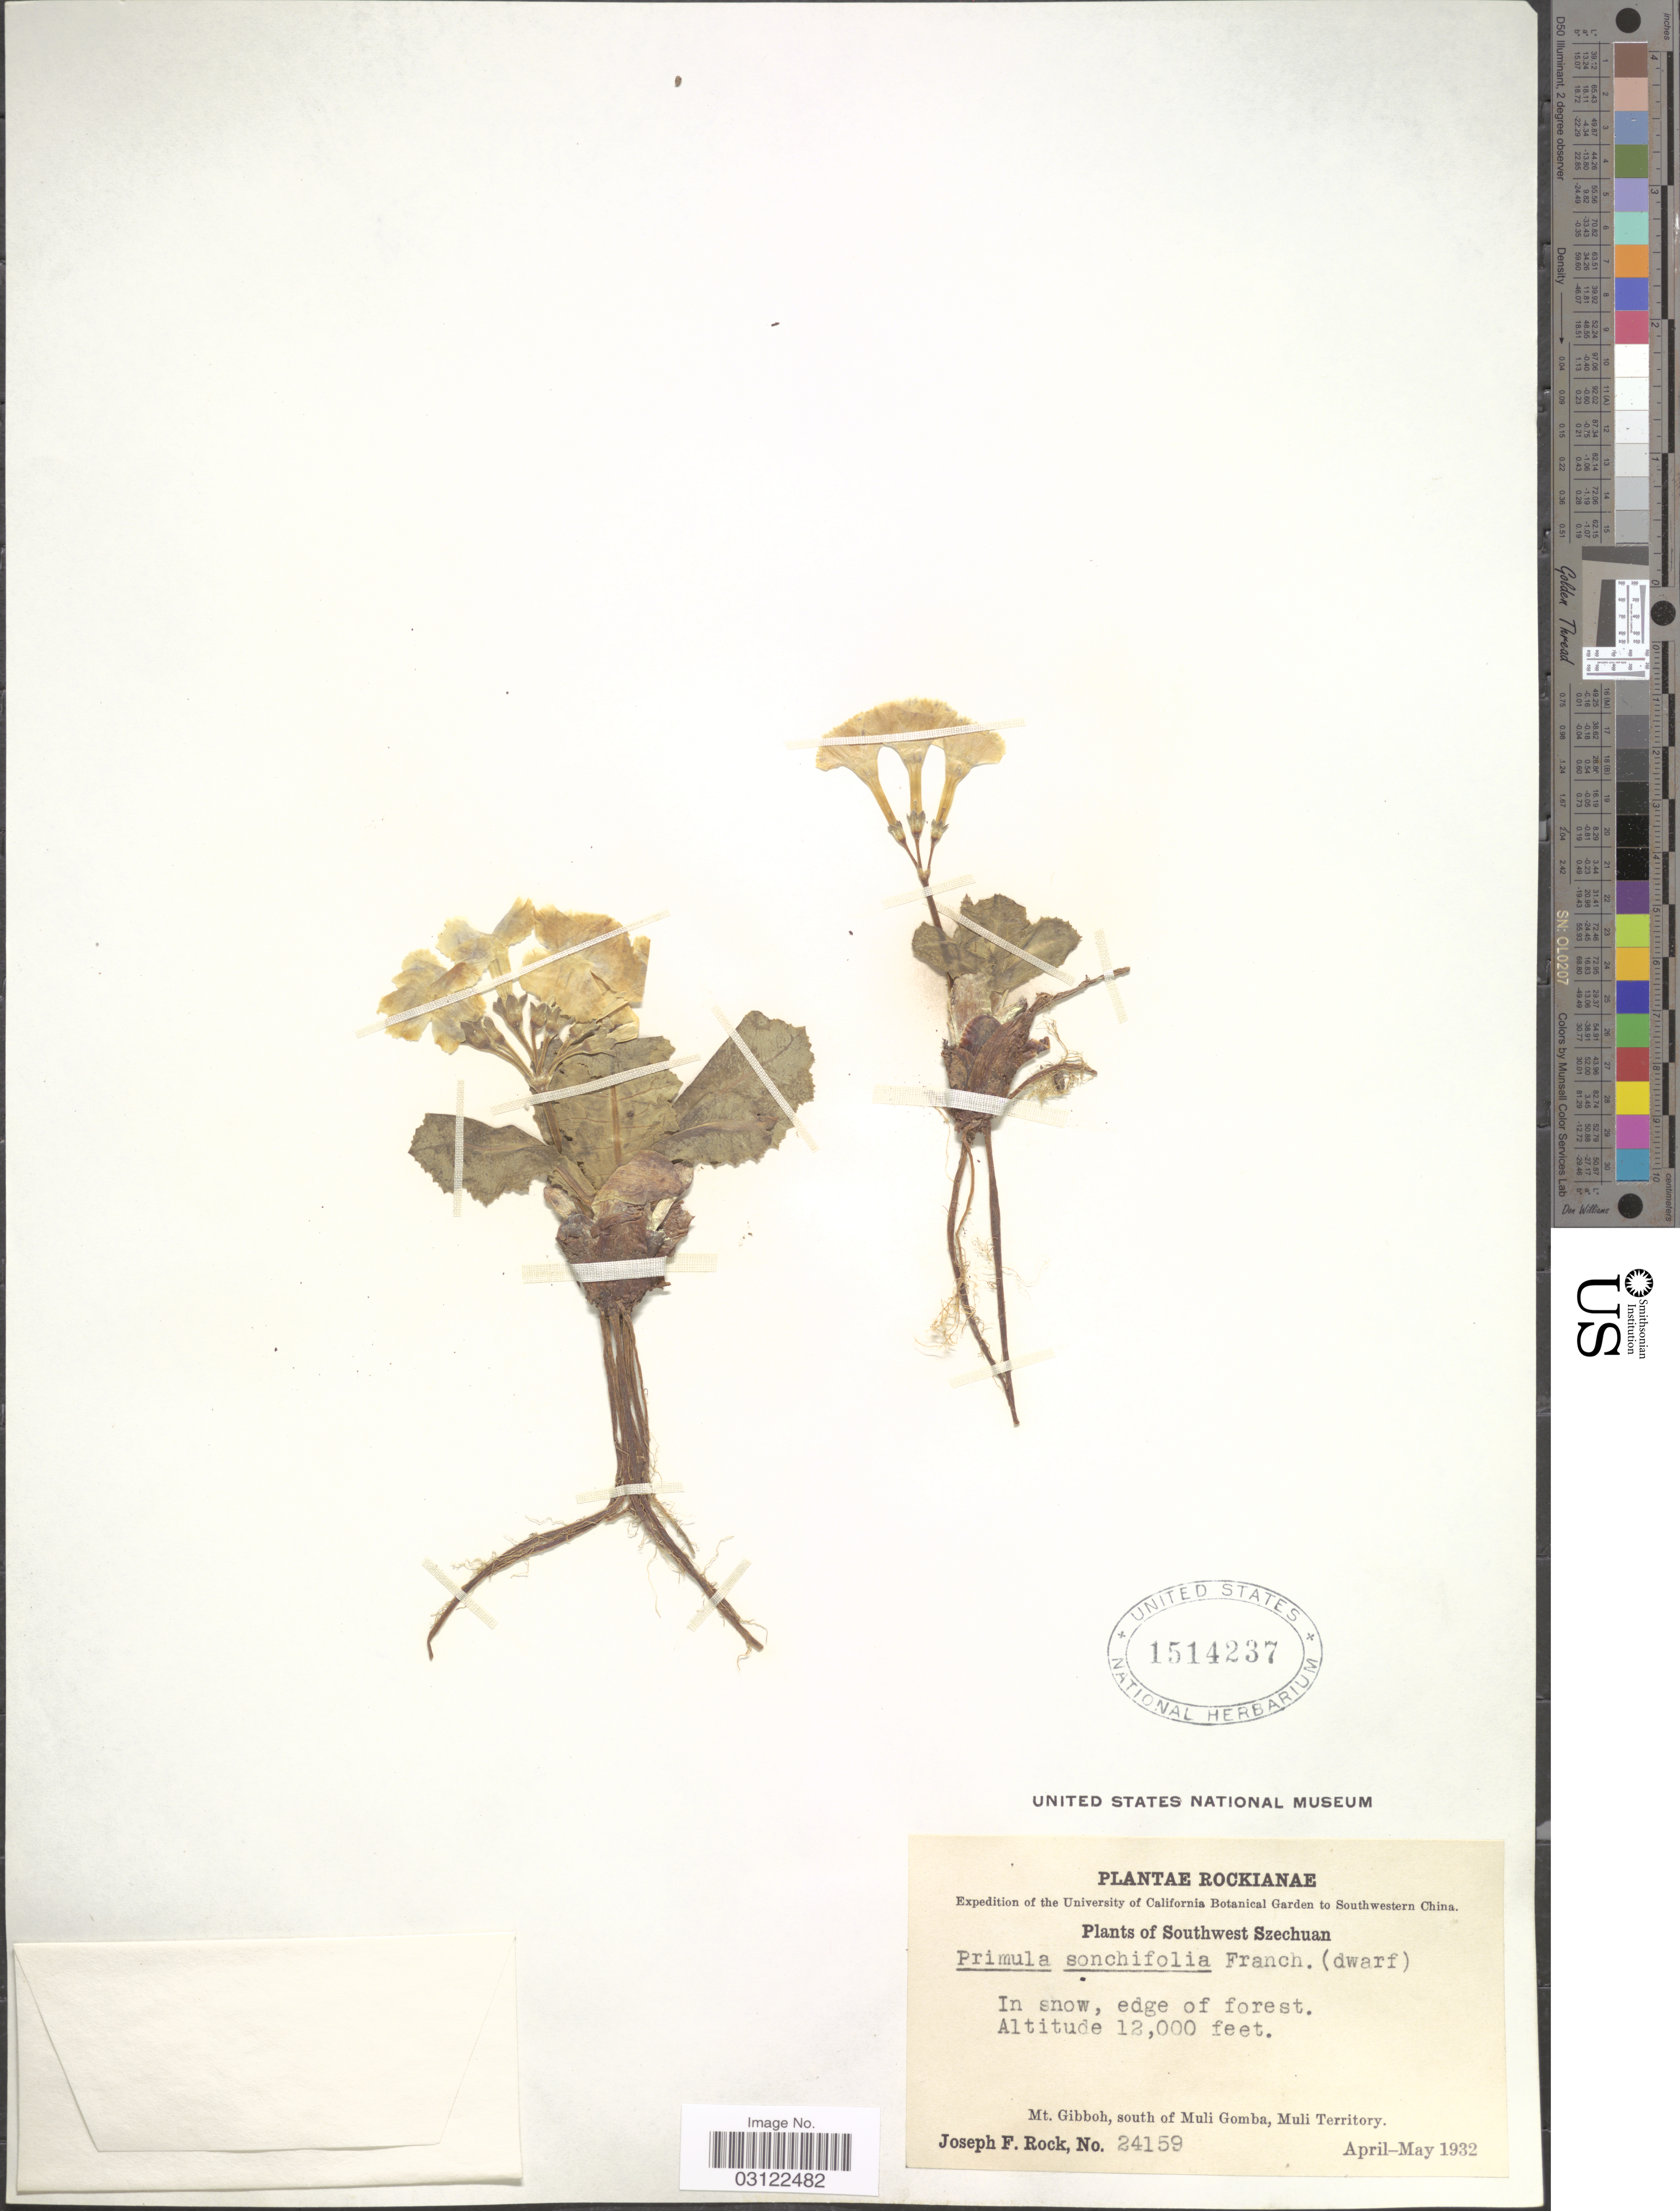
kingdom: Plantae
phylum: Tracheophyta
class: Magnoliopsida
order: Ericales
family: Primulaceae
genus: Primula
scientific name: Primula sonchifolia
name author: Franch.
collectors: J. F. Rock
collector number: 24159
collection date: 1932-04/1932-05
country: China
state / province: Sichuan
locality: Southwestern China. Southwest Szechuan. Mt. Gibboh, south of Muli Gomba, Muli Territory.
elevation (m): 3658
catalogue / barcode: US 1514237